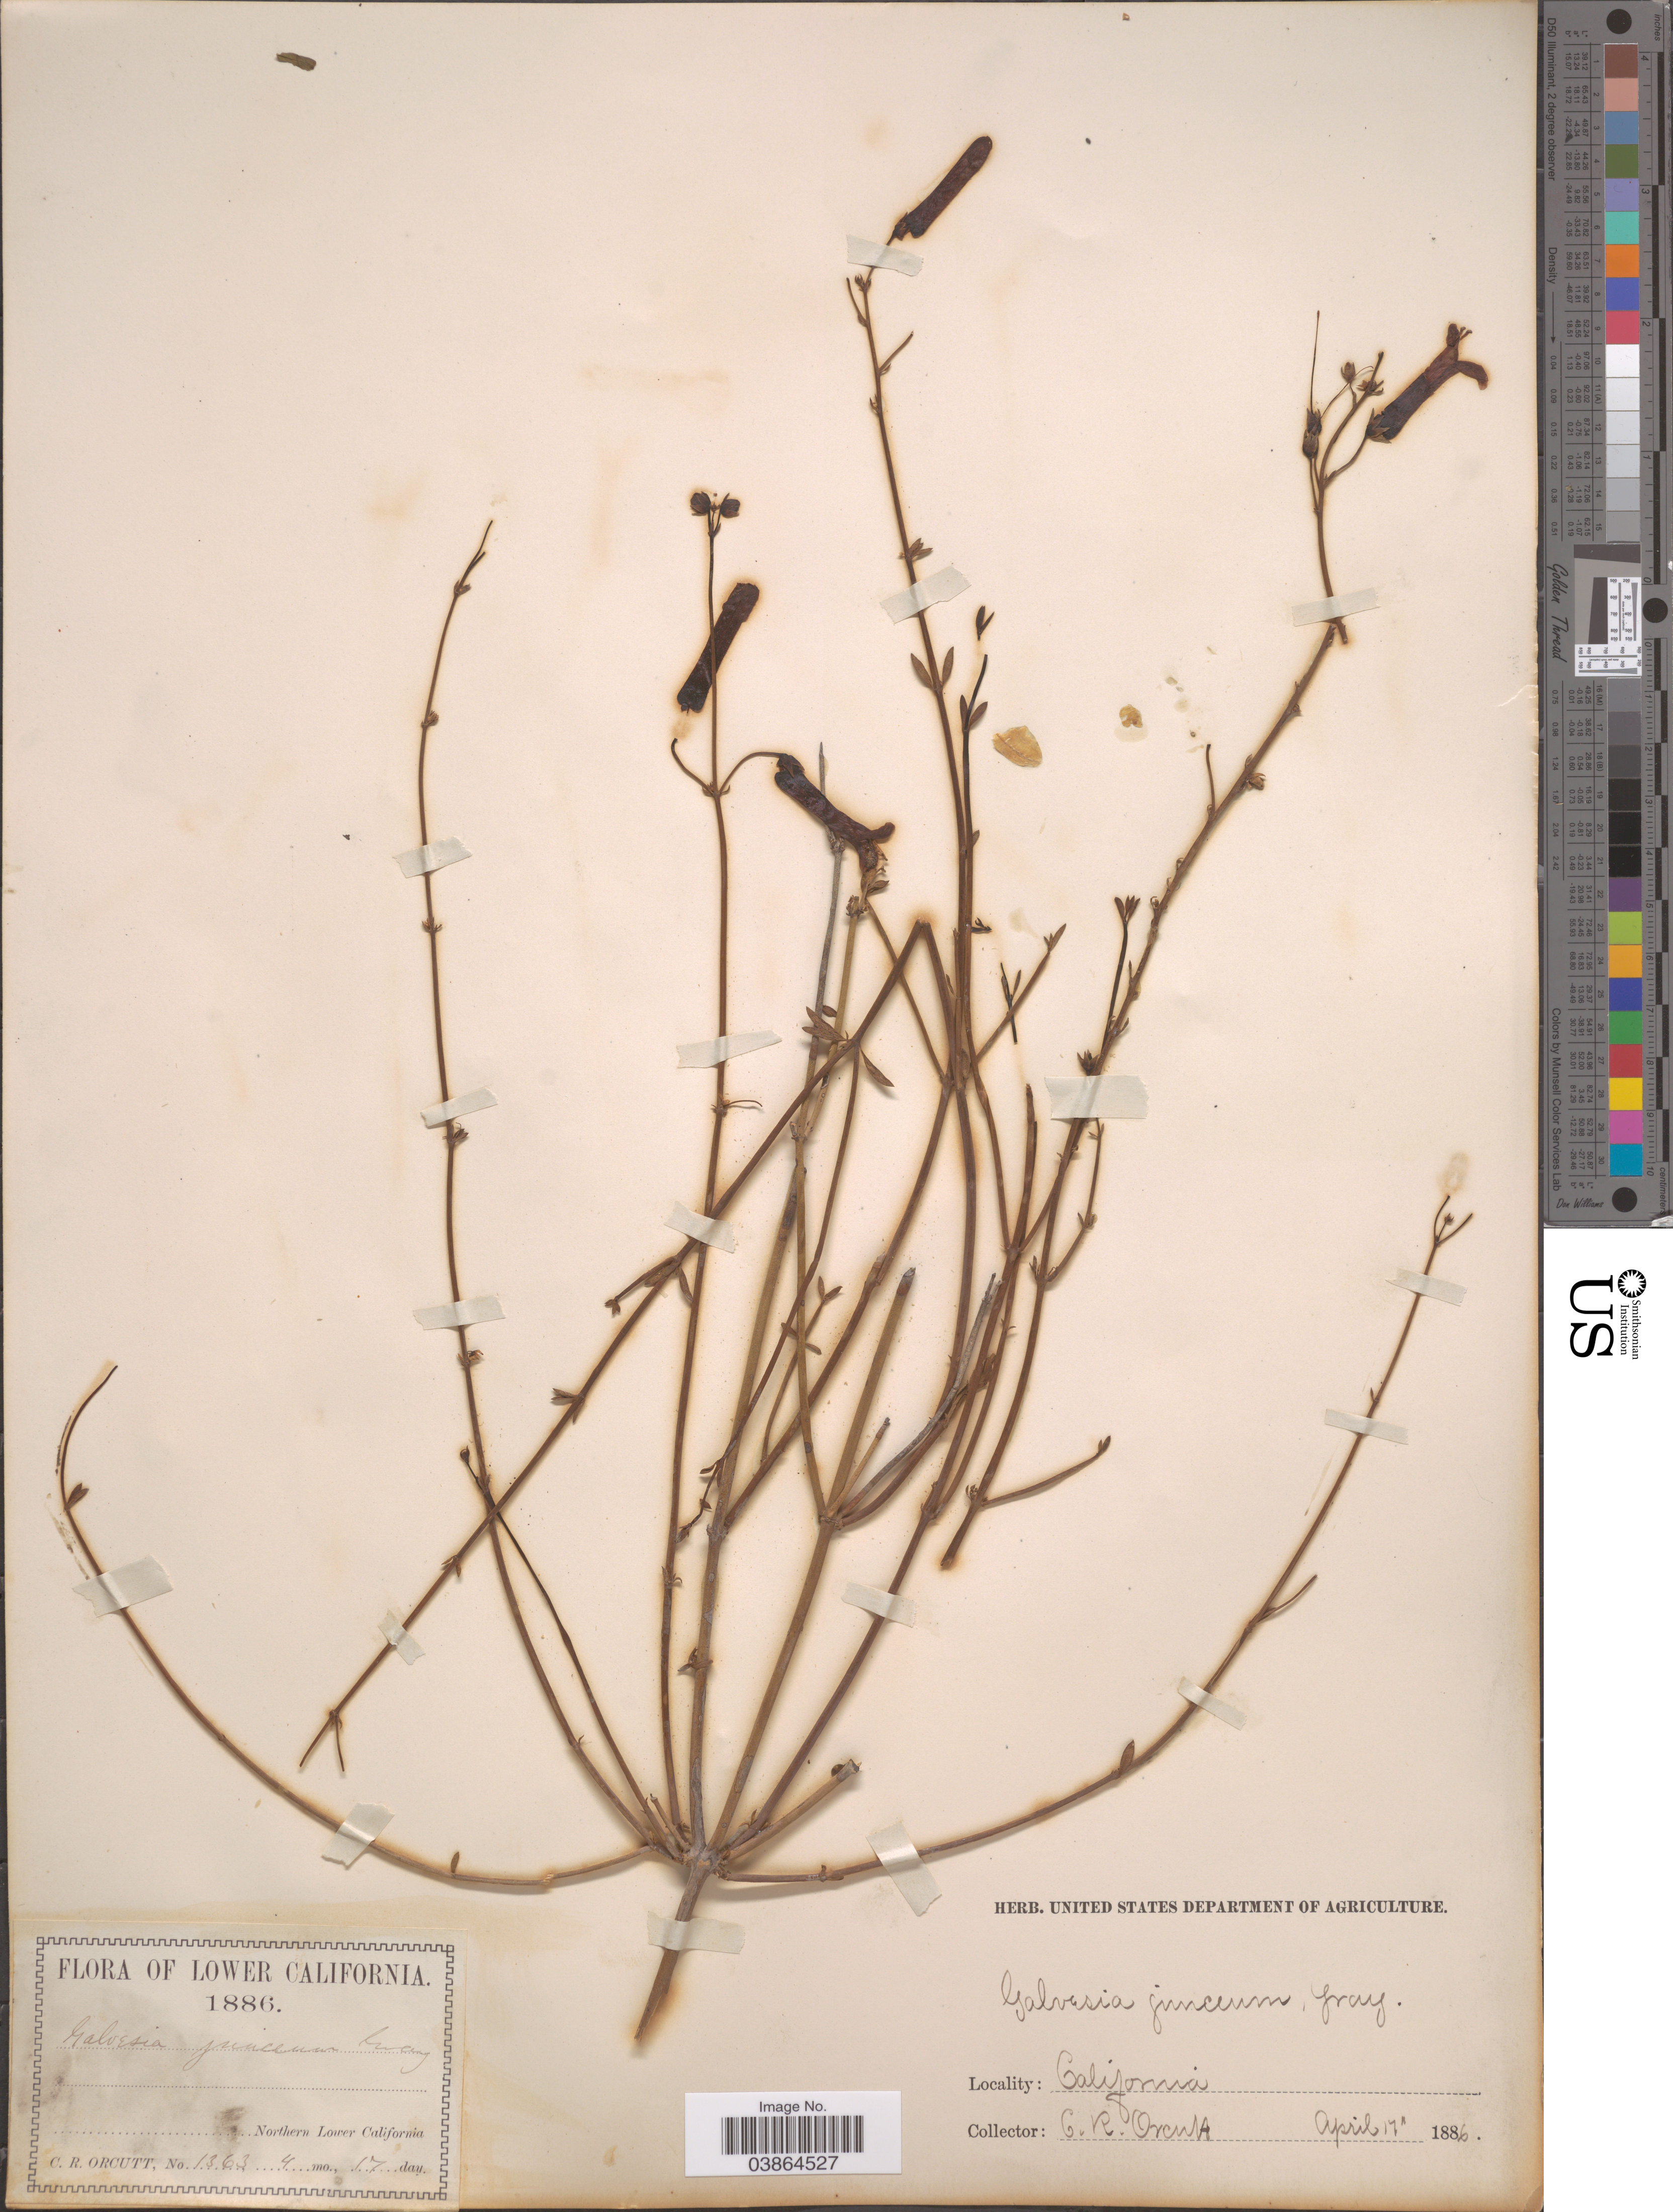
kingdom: Plantae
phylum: Tracheophyta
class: Magnoliopsida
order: Lamiales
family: Plantaginaceae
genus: Gambelia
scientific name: Gambelia juncea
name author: (Benth.) D.A. Sutton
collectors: C. R. Orcutt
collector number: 1363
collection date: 1886-04-17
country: Mexico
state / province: Baja California Norte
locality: Northern Lower California.